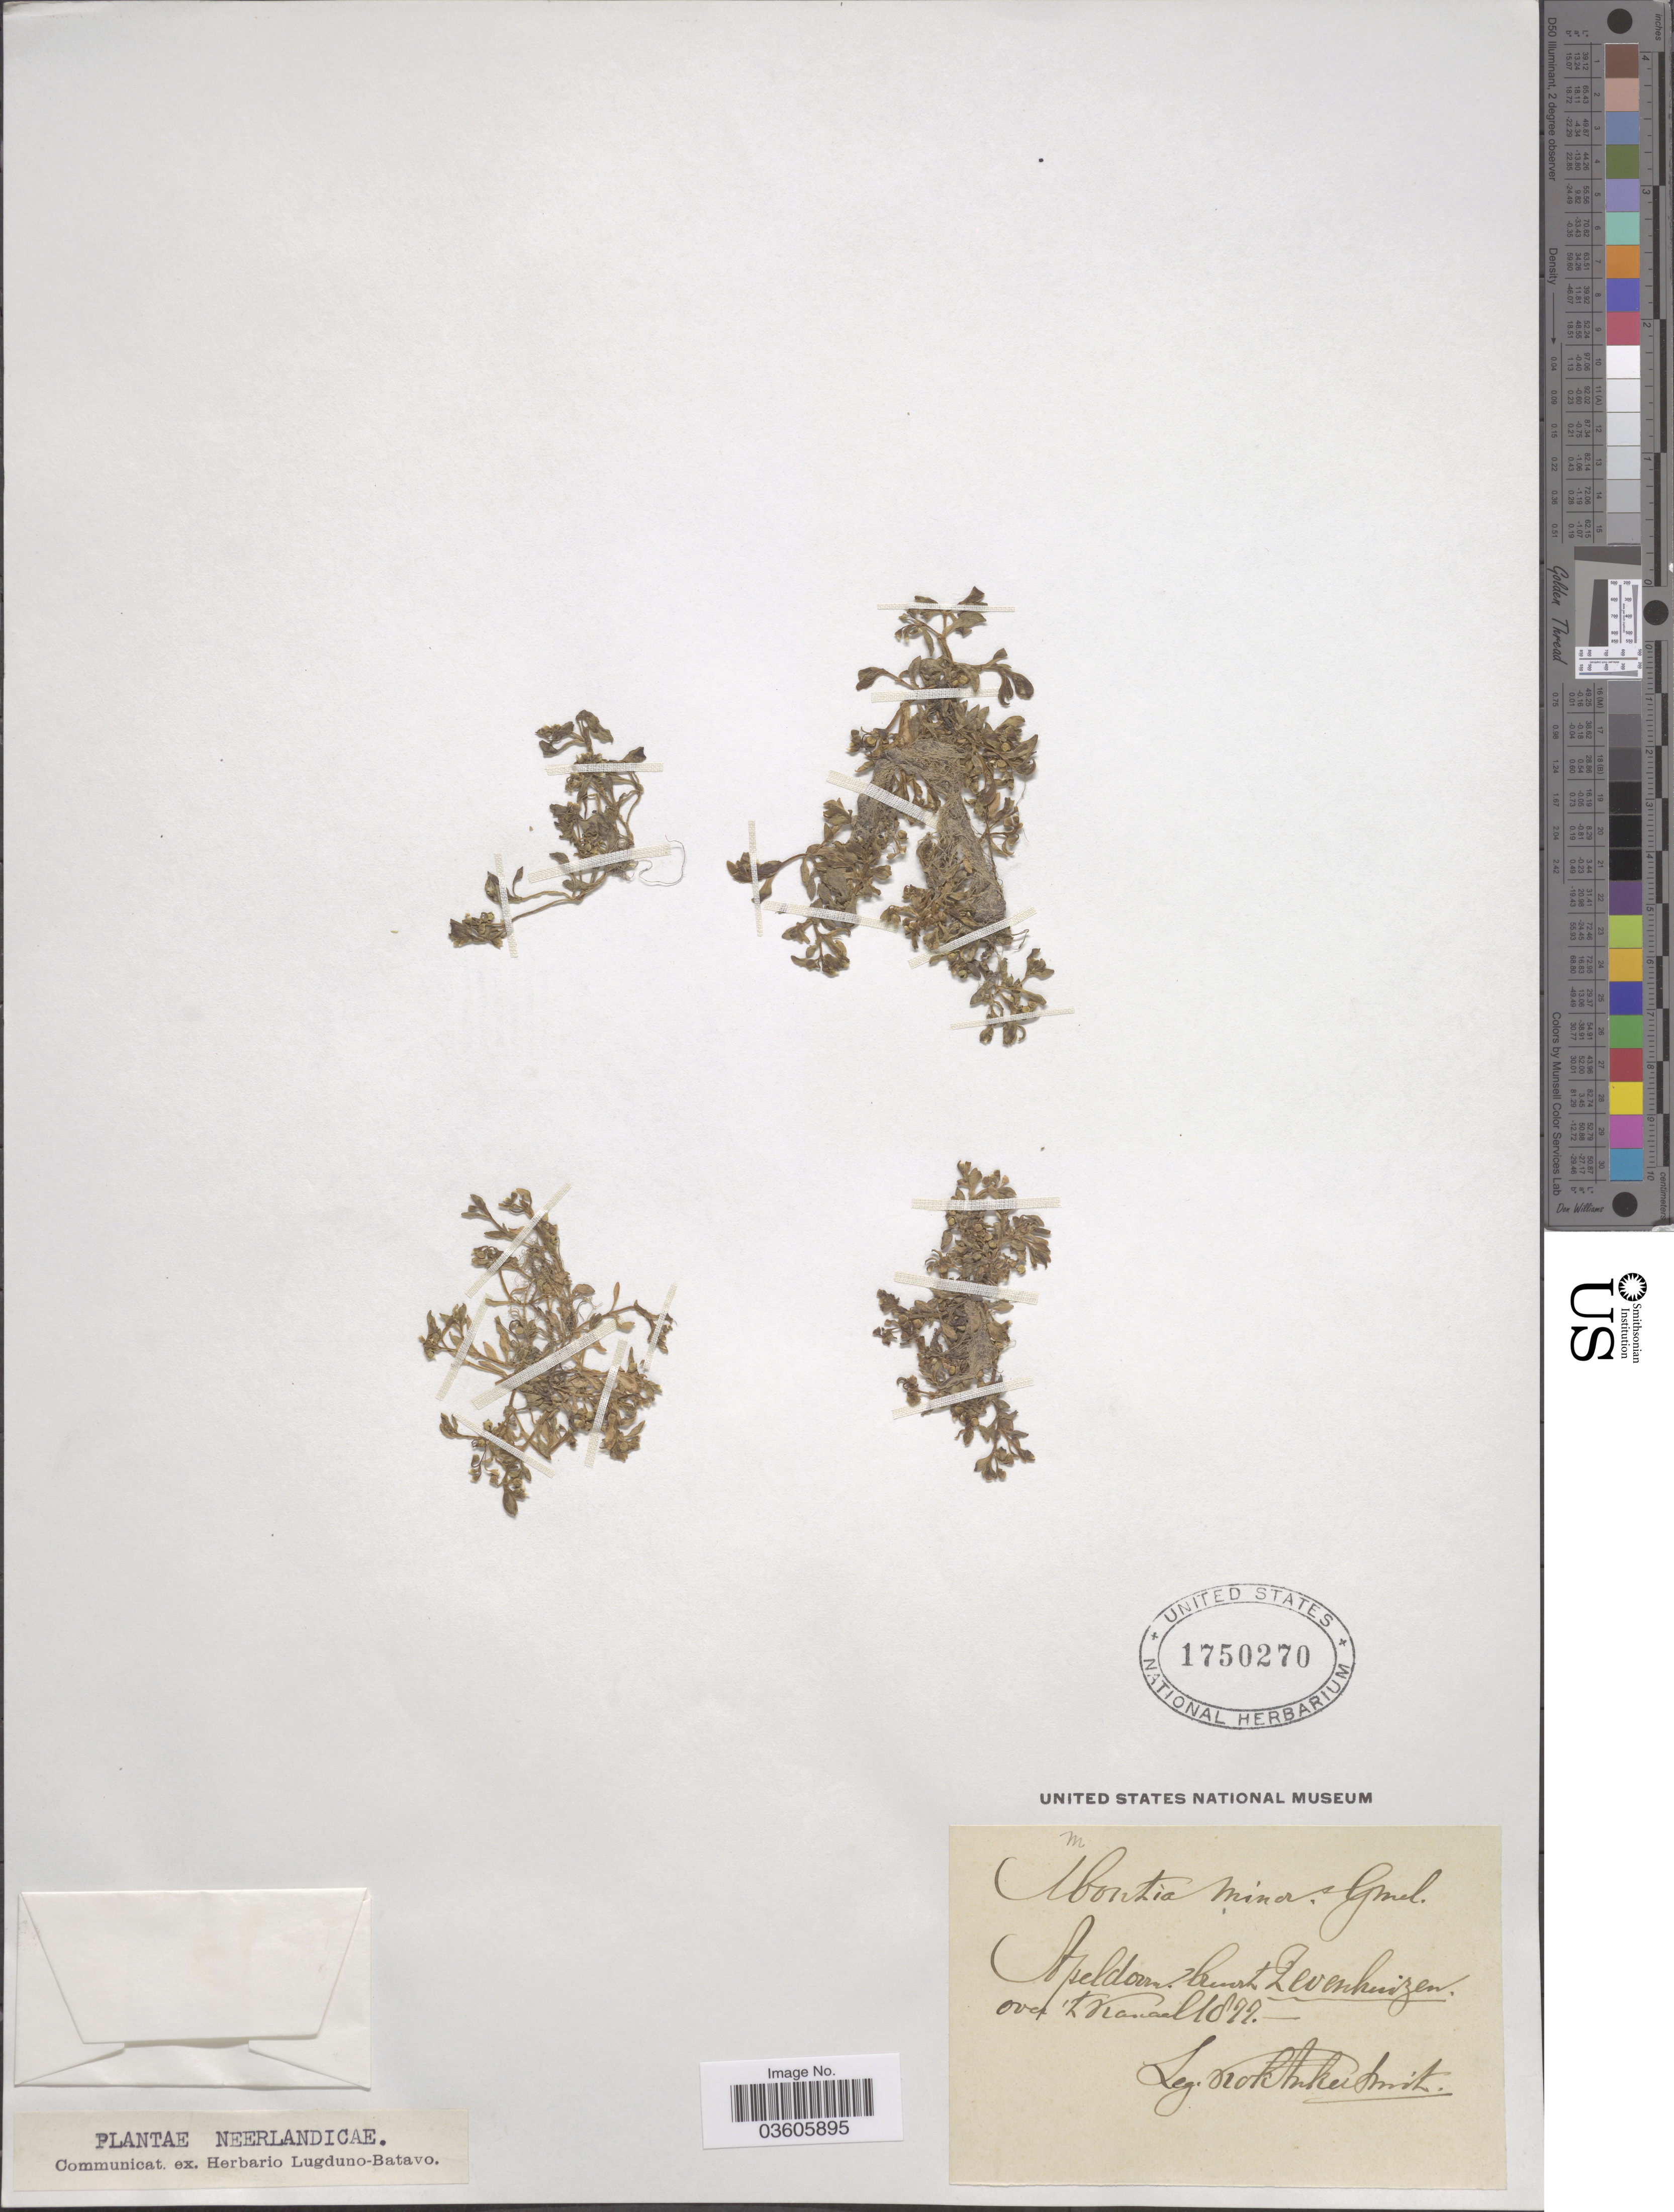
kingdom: Plantae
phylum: Tracheophyta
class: Magnoliopsida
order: Caryophyllales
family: Montiaceae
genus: Montia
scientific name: Montia minor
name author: C.C. Gmel.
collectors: Kok Ankersmit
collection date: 1877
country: Netherlands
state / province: Gelderland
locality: Neerlandicae. Apeldorn, buurt Zevenhuizen over 't Kanaal.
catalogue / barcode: US 1750270